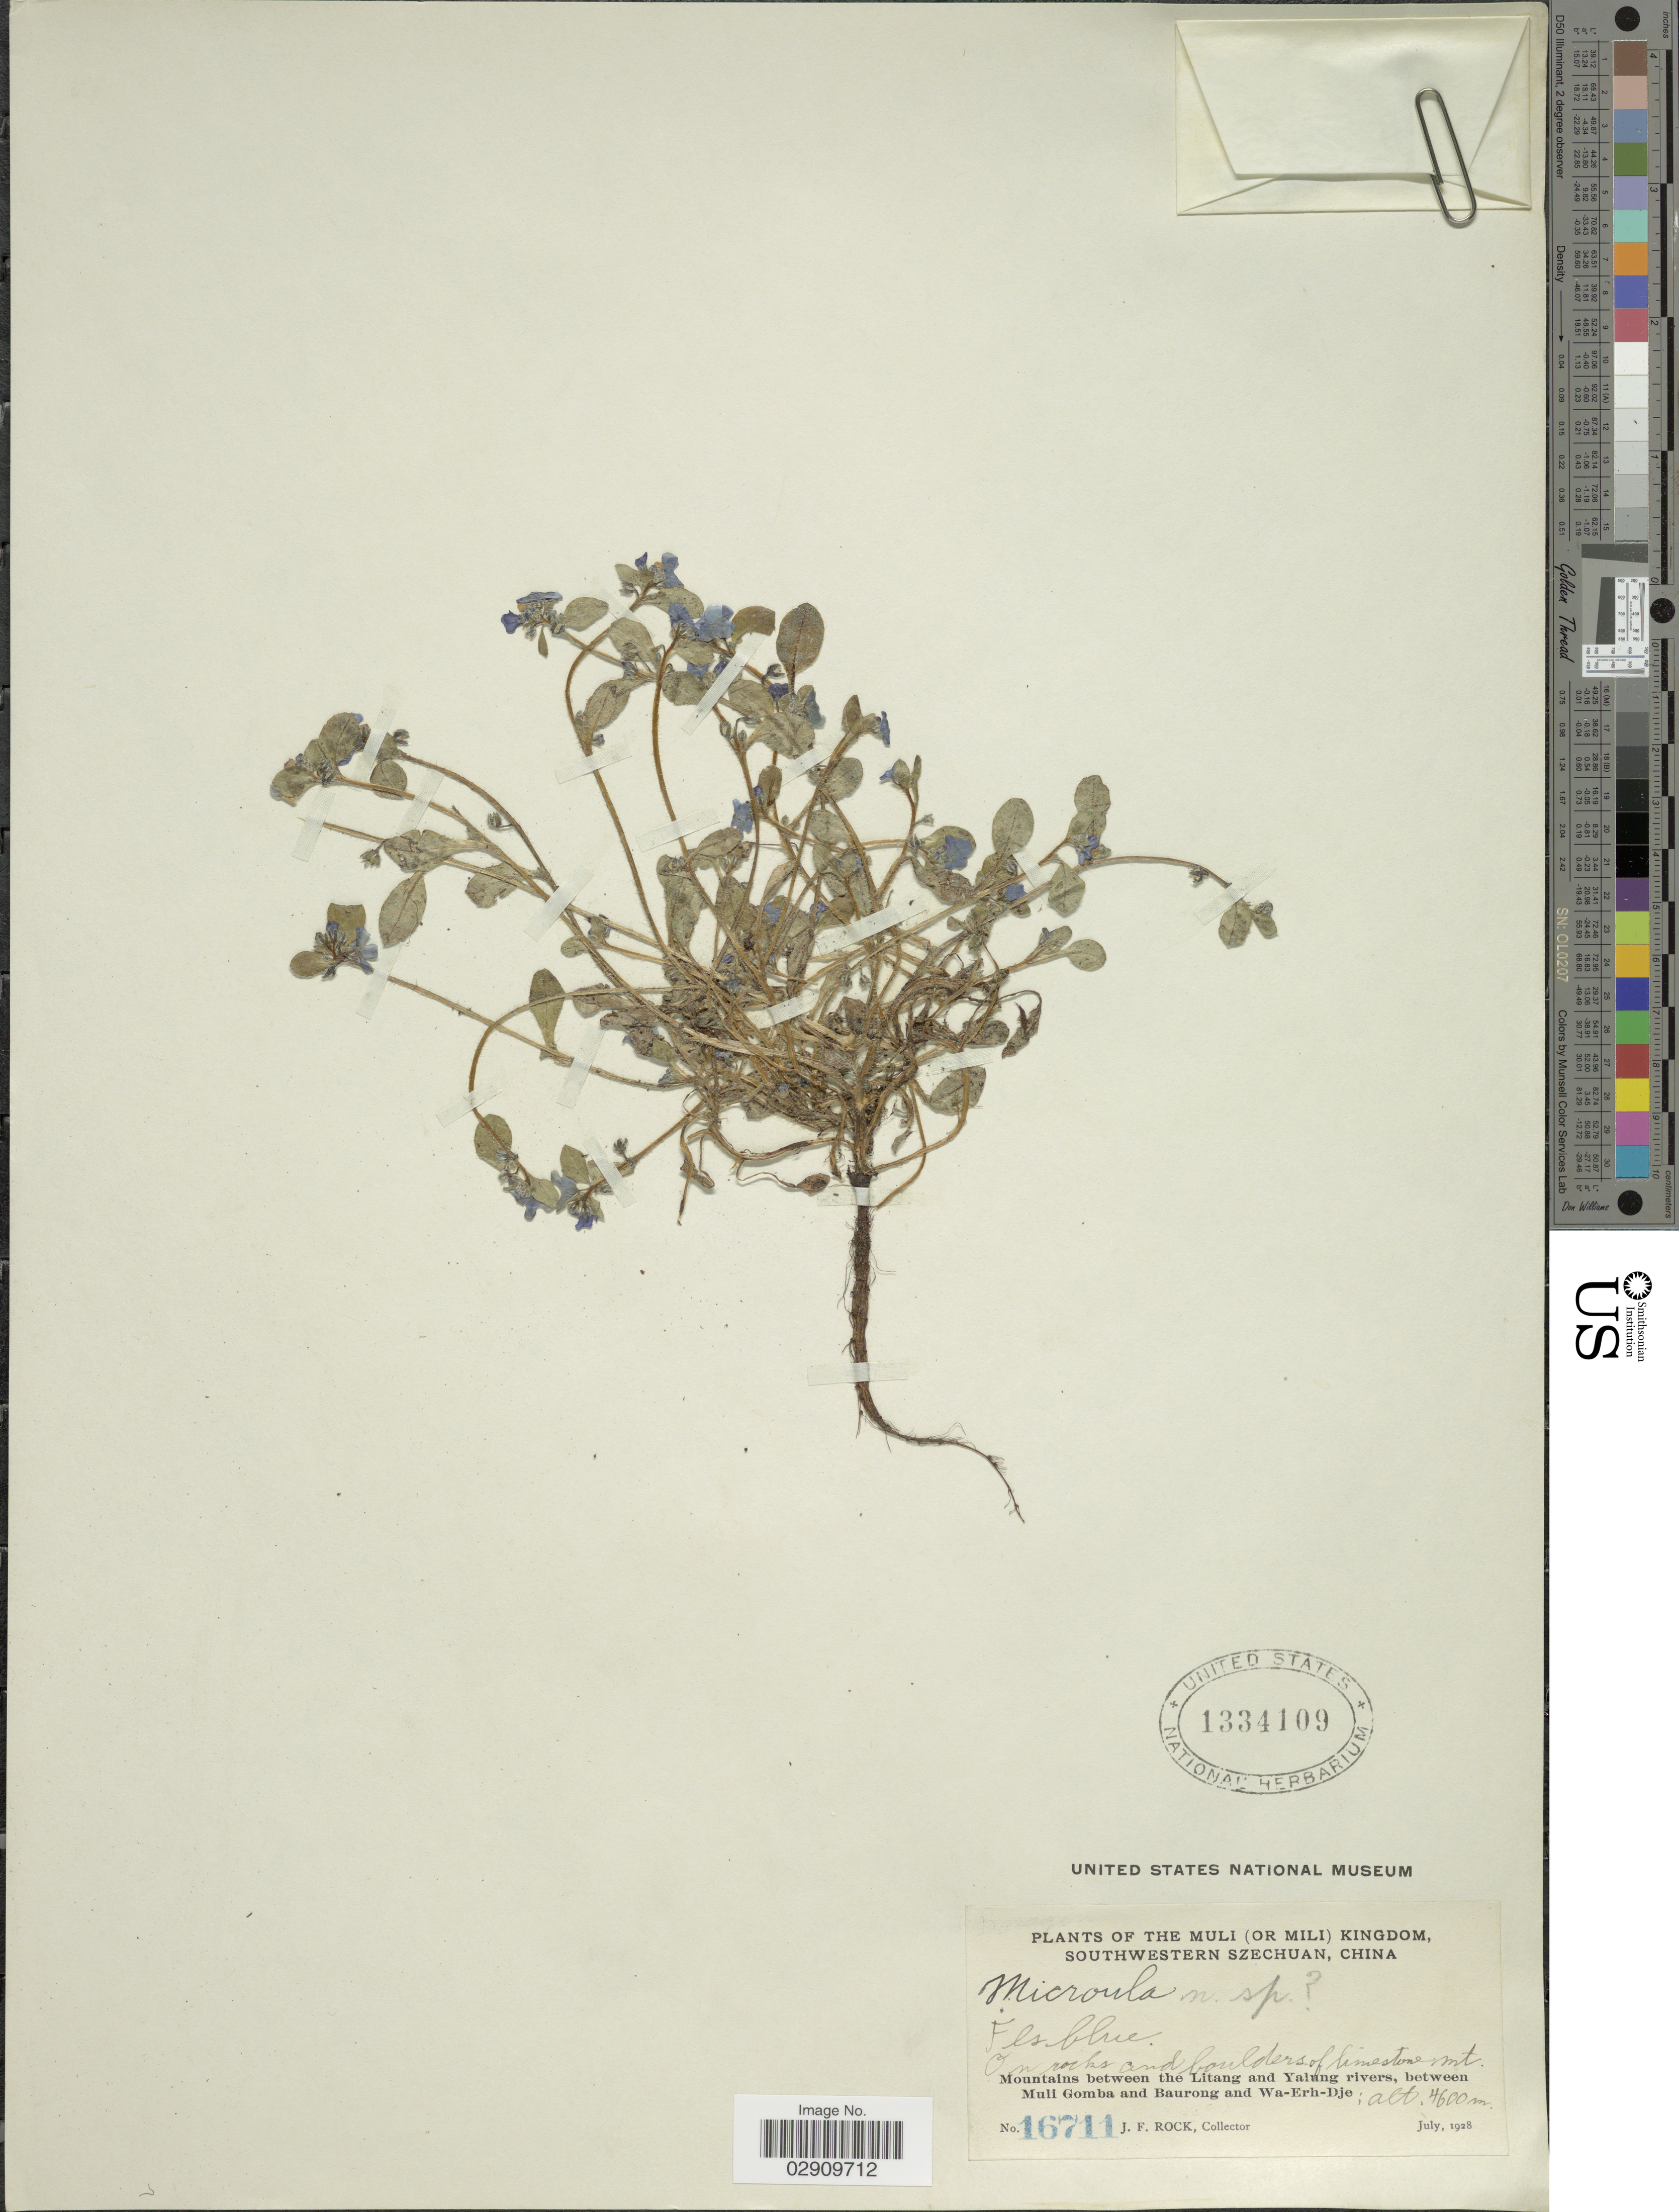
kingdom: Plantae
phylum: Tracheophyta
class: Magnoliopsida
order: Boraginales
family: Boraginaceae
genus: Microula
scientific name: Microula sp.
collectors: J. Rock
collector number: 16711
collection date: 1928-07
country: China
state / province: Sichuan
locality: Muli (Or Mili) Kingdom, Southwestern Szechuan, Mountains between the Litang and Yalung rivers, between Muli Gomba and Baurong and Wa-Erh-Dje.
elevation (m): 4600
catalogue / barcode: US 1334109